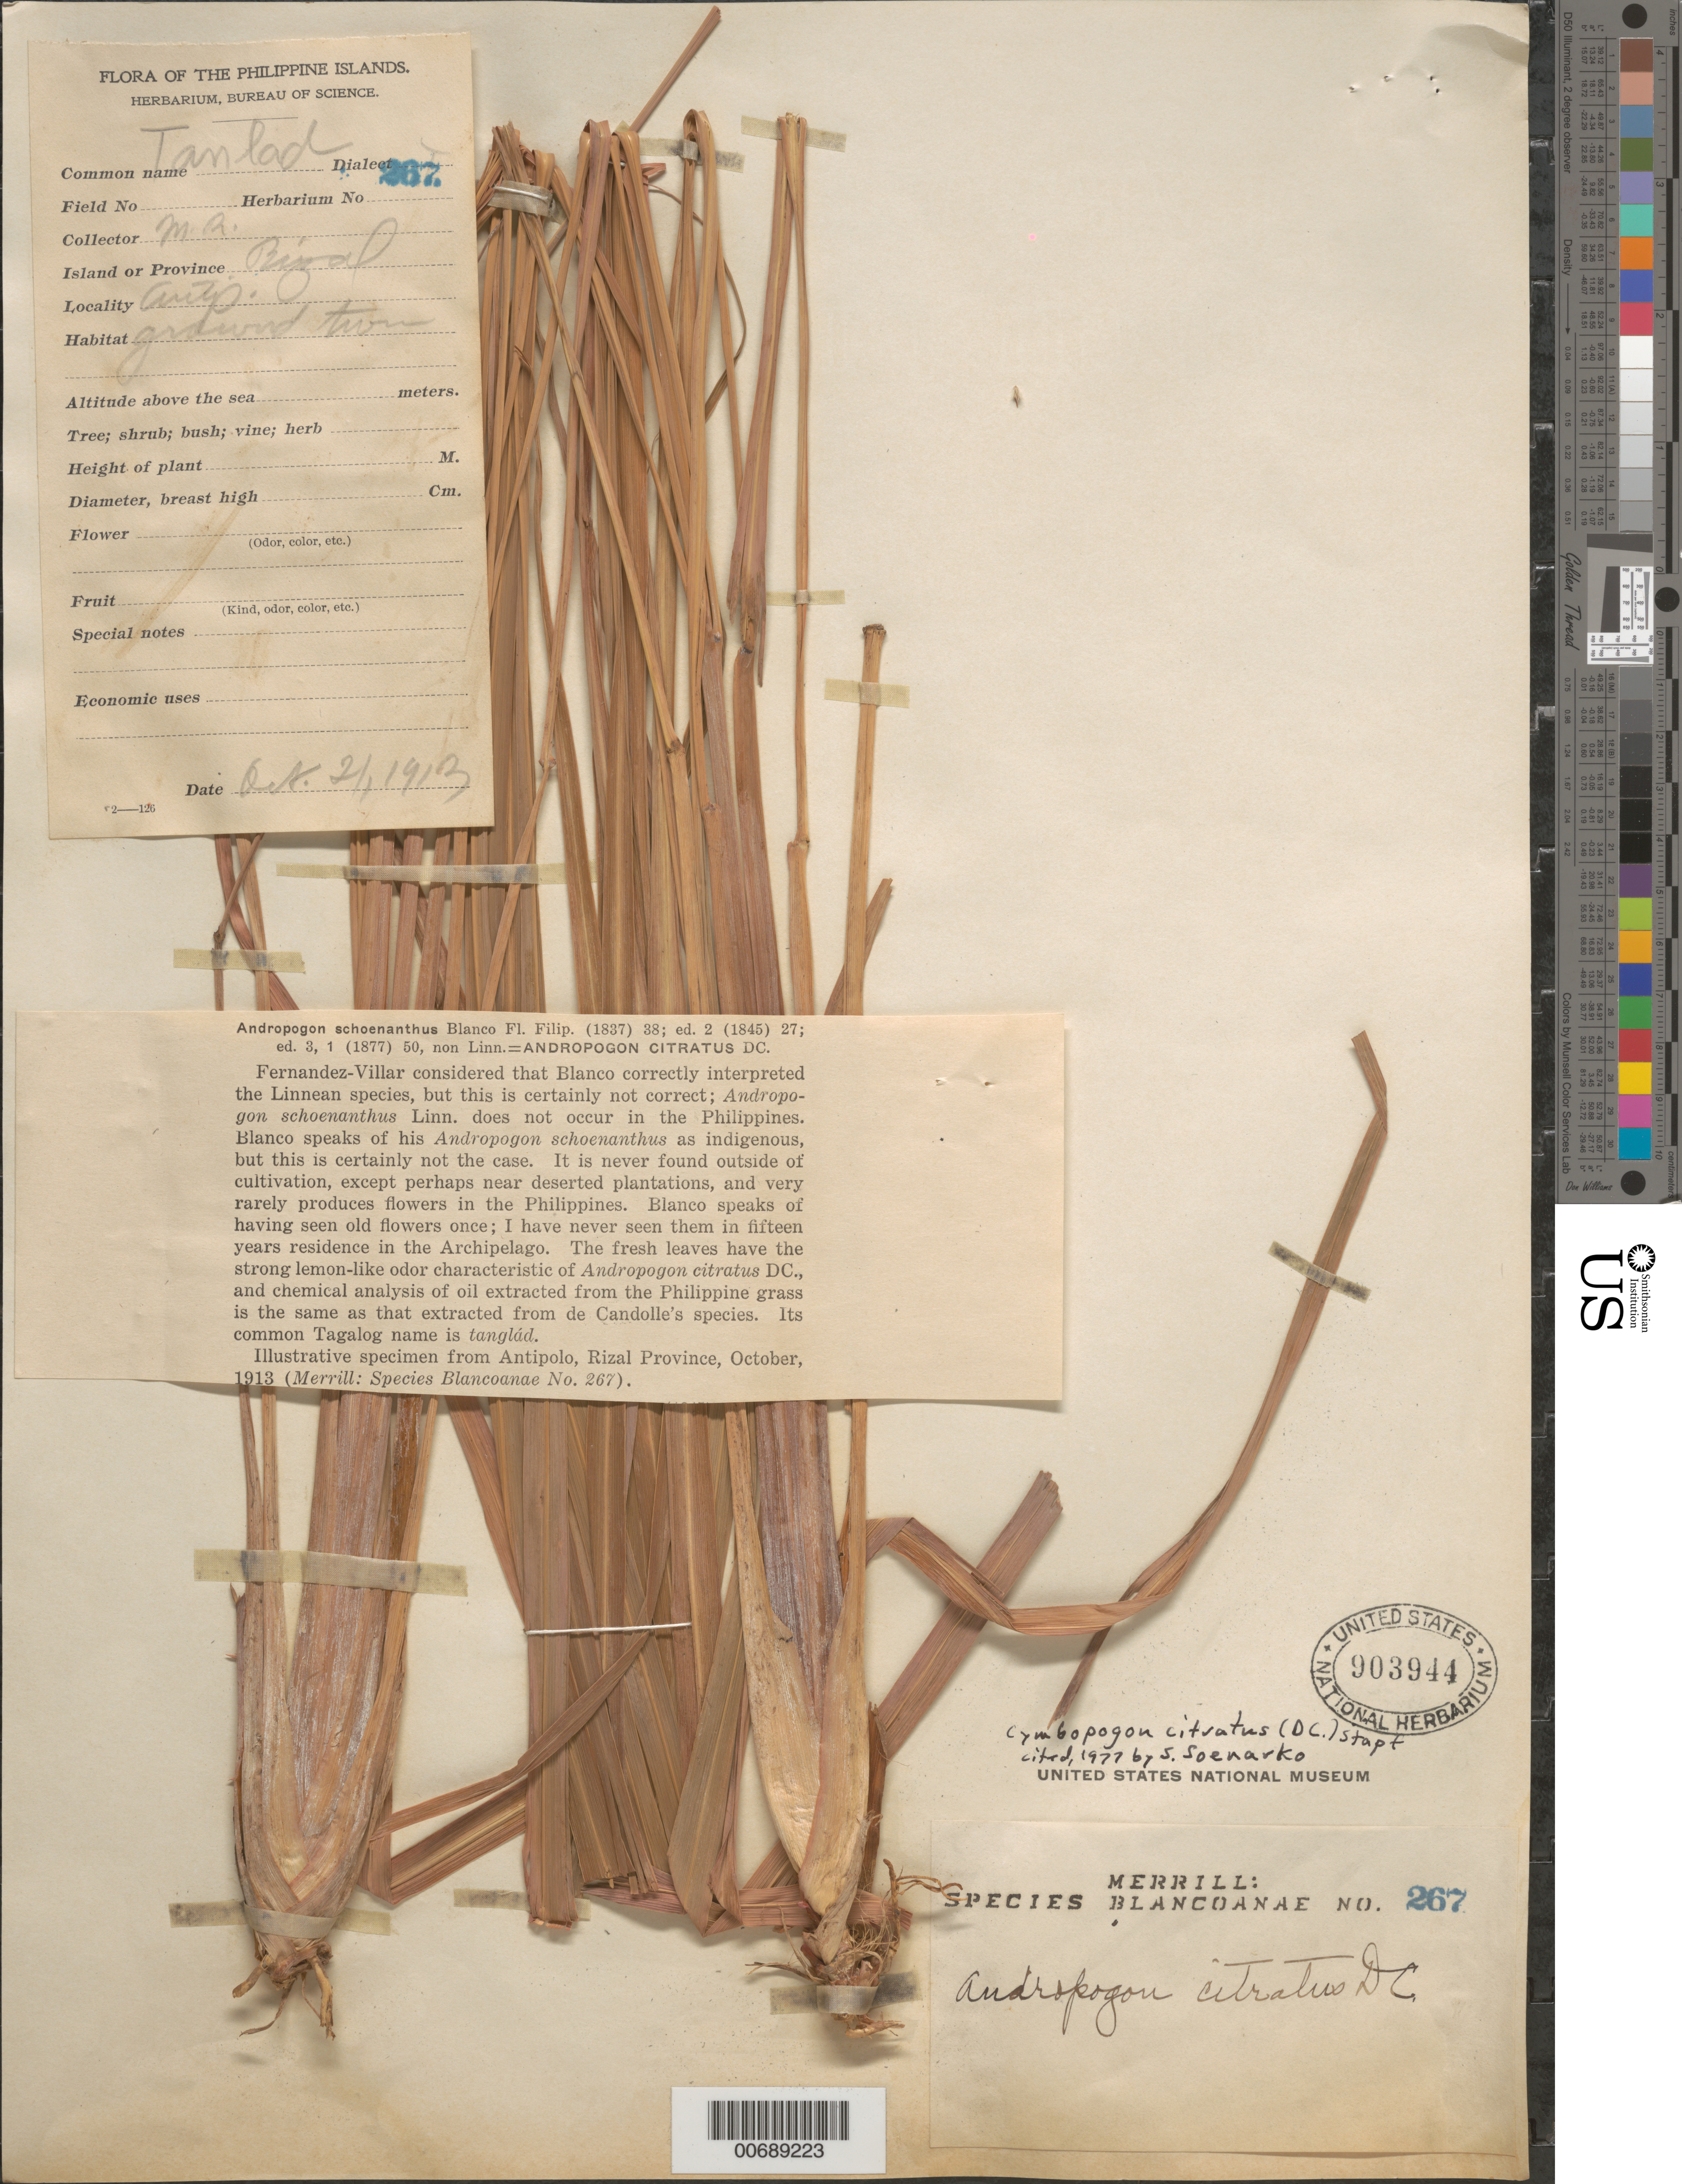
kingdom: Plantae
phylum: Tracheophyta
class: Liliopsida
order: Poales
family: Poaceae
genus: Cymbopogon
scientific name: Cymbopogon citratus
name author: (DC.) Stapf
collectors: M. Ramos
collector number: Sp. Blancoan. 0267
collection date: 1913-10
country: Philippines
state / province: Calabarzon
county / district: Rizal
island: Luzon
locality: Antipolo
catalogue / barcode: US 903944